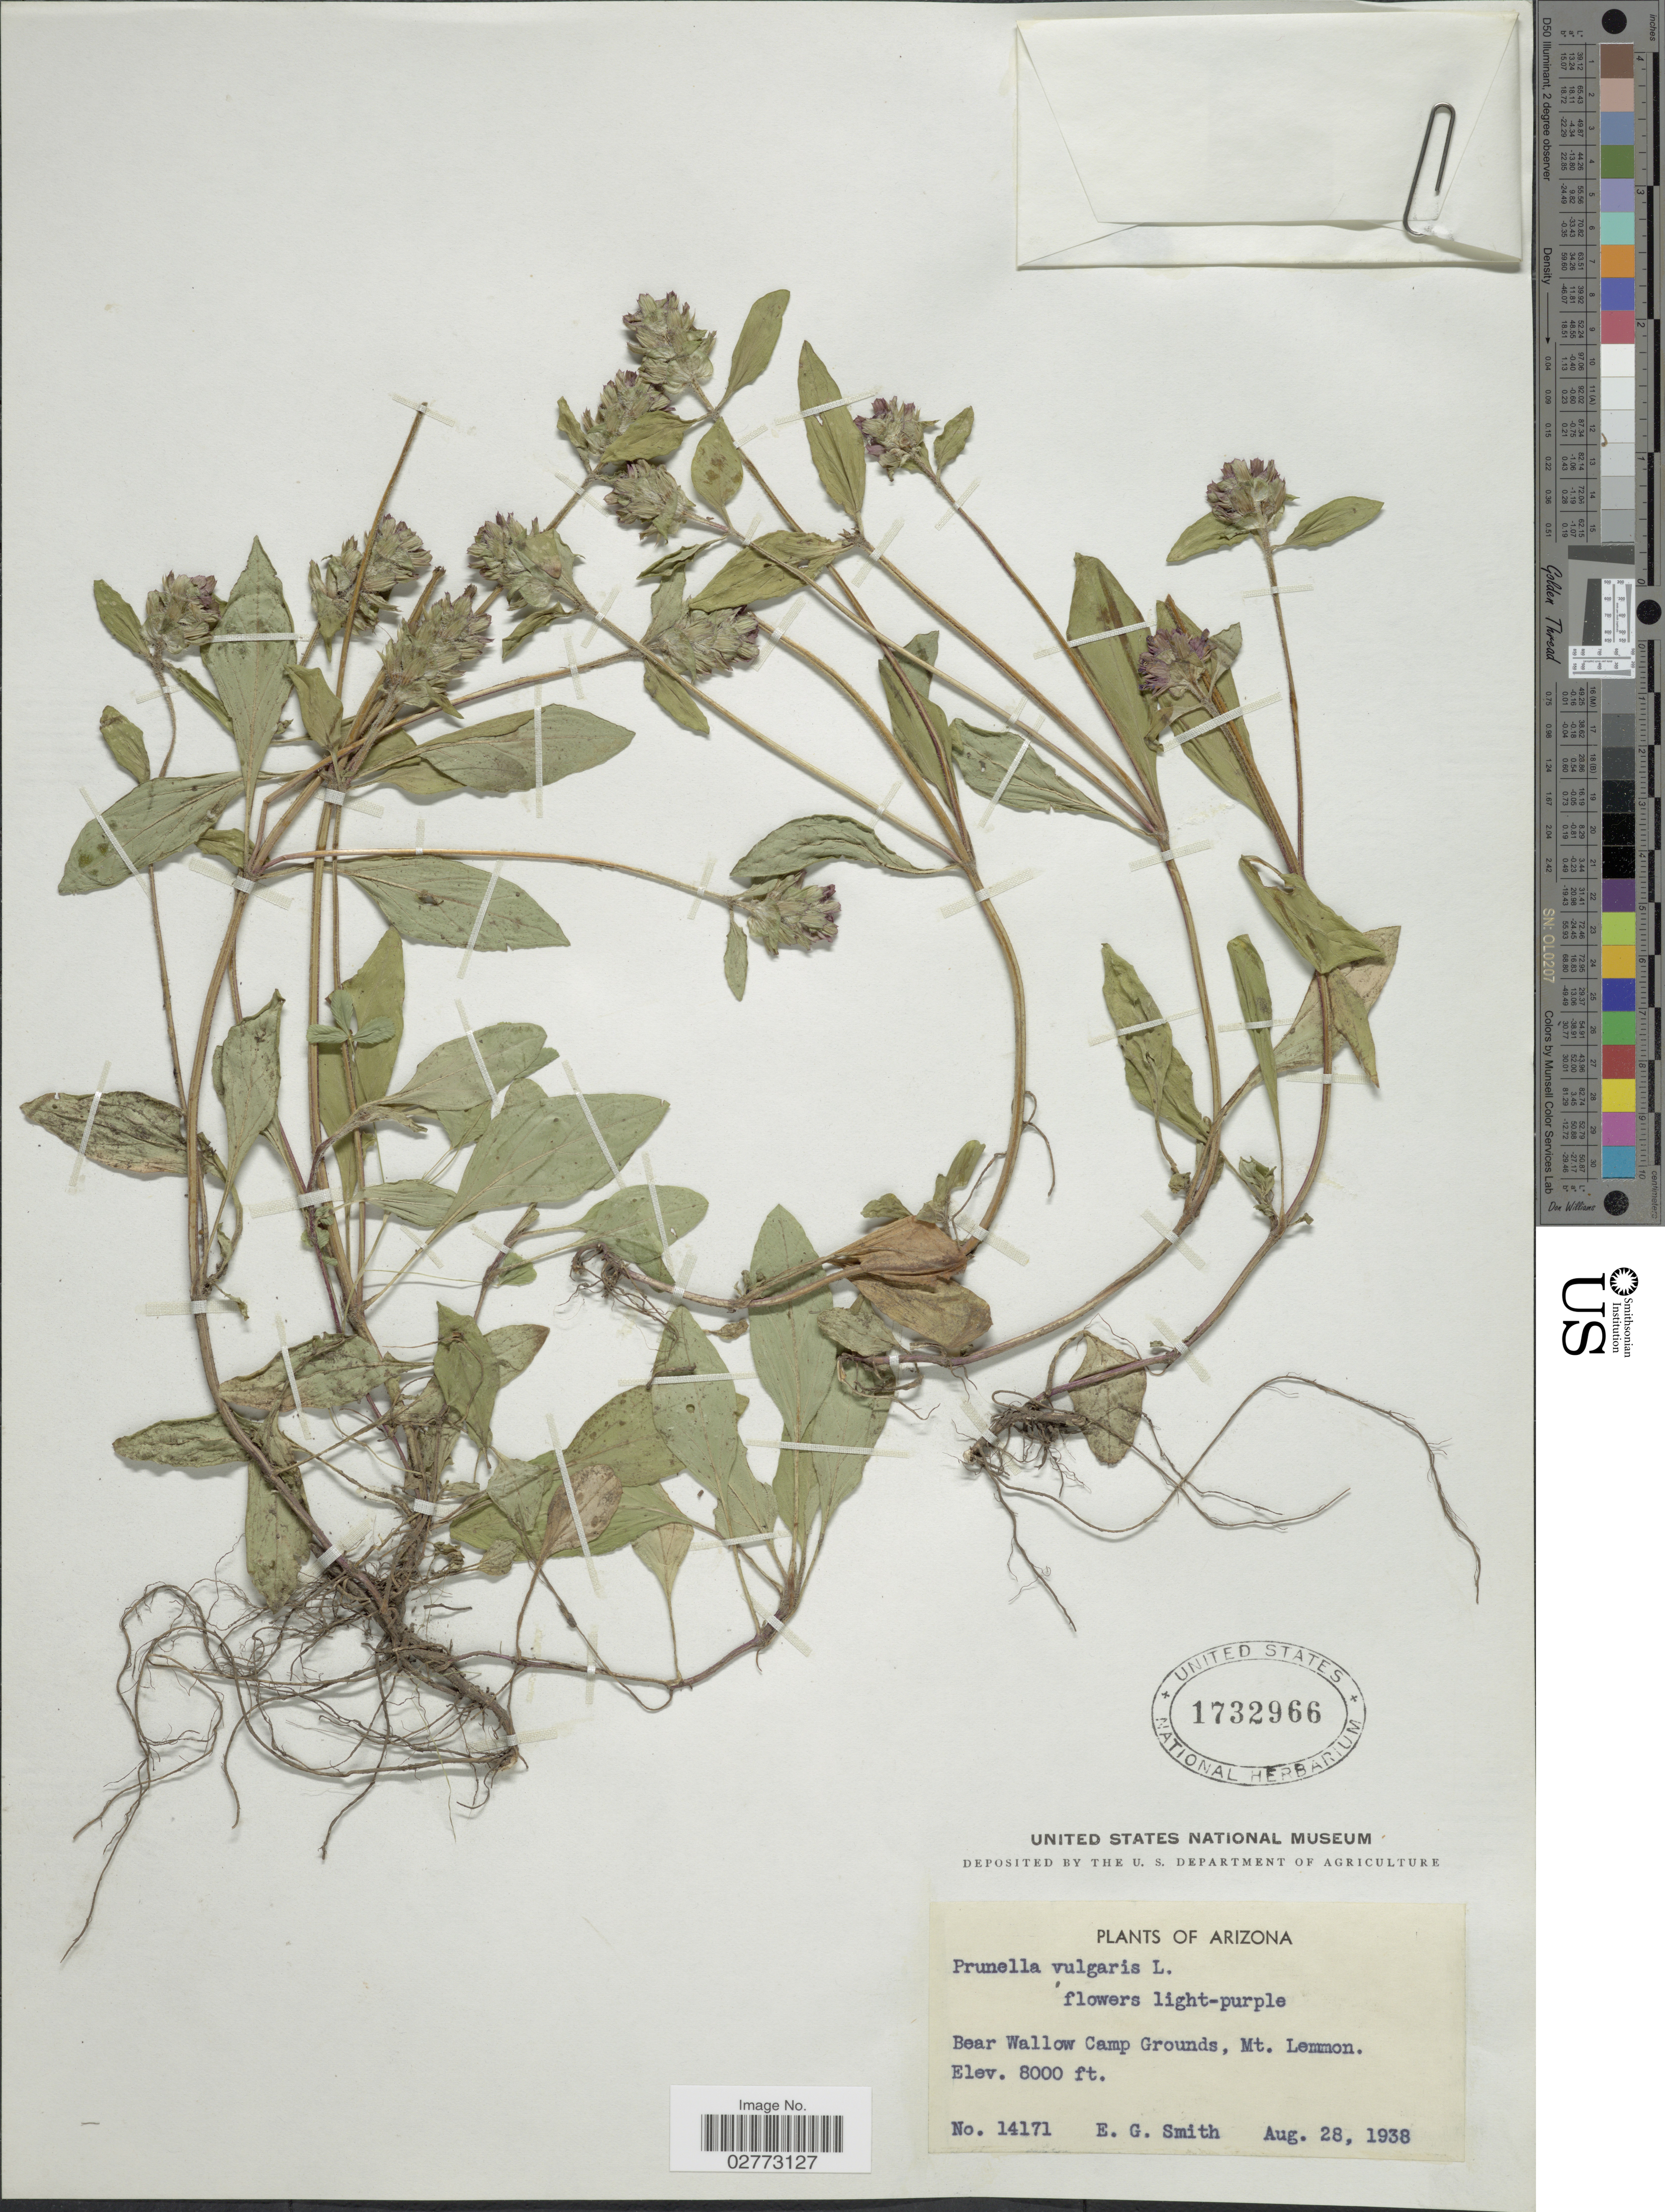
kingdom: Plantae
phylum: Tracheophyta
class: Magnoliopsida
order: Lamiales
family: Lamiaceae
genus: Prunella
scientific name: Prunella vulgaris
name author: L.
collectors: E. G. Smith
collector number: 14171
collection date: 1938-08-28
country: United States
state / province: Arizona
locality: Bear Wallow Camp Grounds, Mt. Lemmon.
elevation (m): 2438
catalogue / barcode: US 1732966